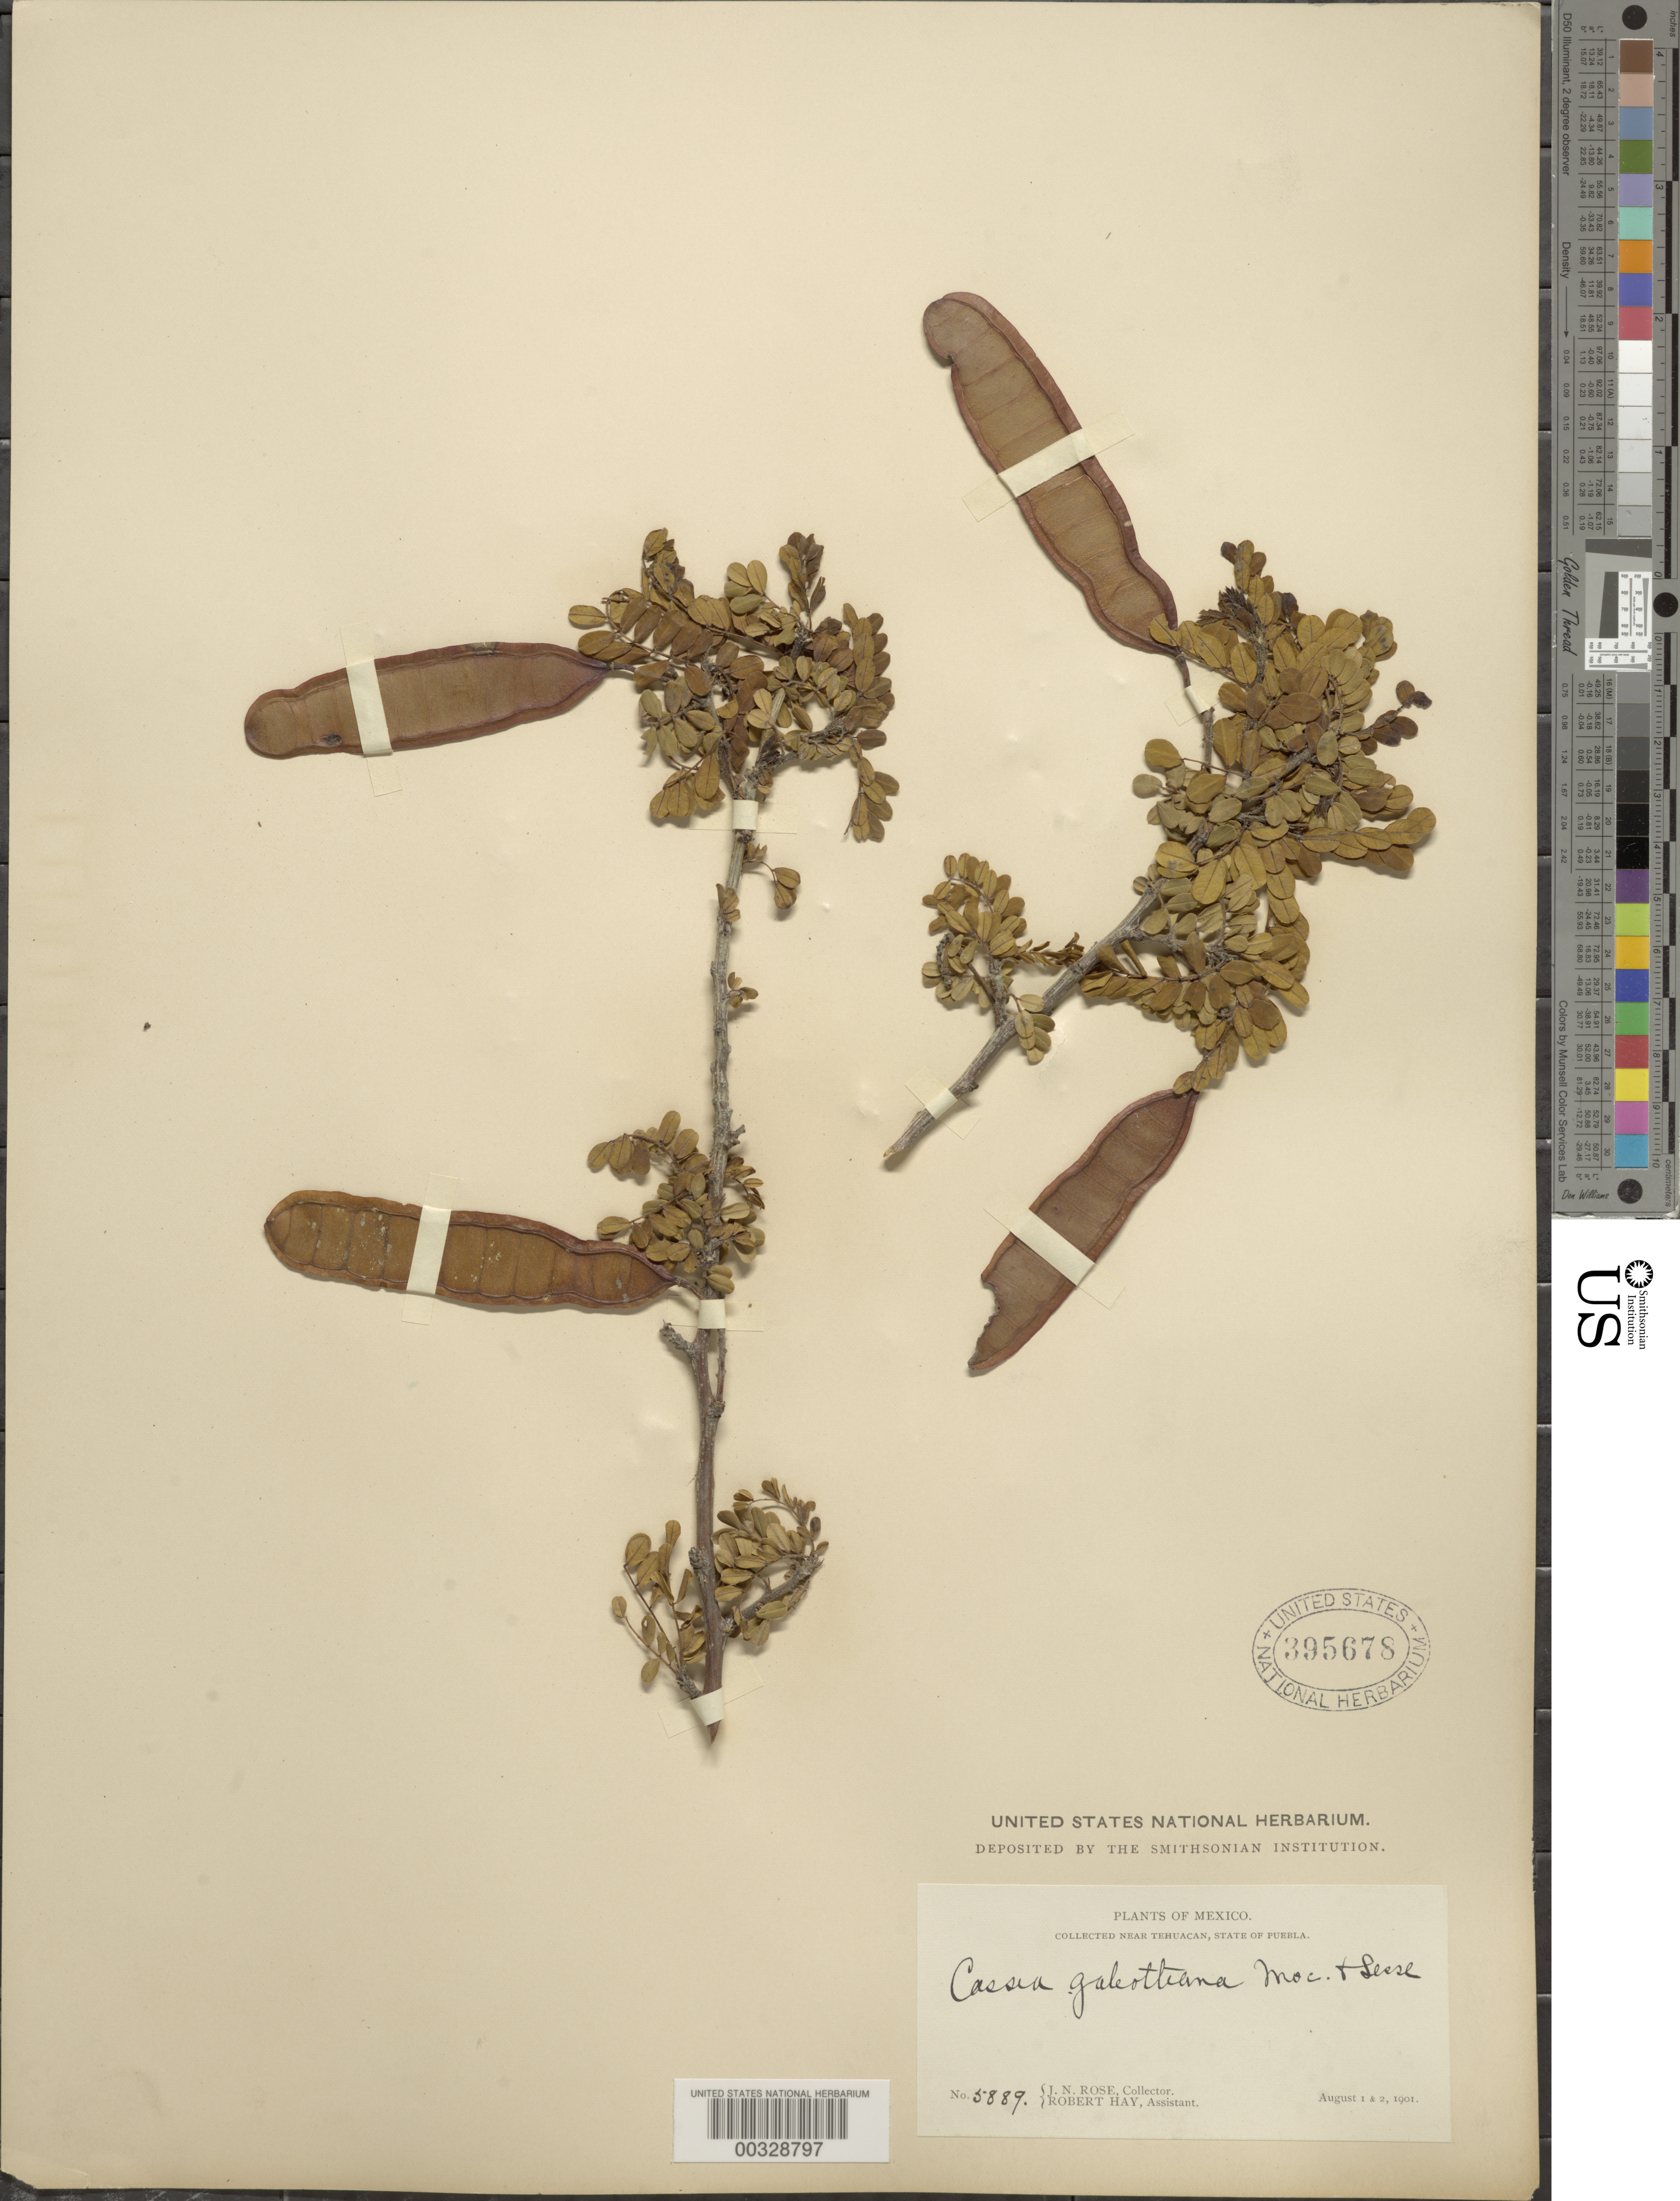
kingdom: Plantae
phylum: Tracheophyta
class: Magnoliopsida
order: Fabales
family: Fabaceae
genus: Senna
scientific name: Senna galeottiana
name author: (M. Martens) H.S. Irwin & Barneby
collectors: J. N. Rose & R. H. Hay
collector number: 5889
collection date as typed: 01 Aug 1901 to 02 Aug 1901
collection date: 1901-08-01/1901-08-02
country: Mexico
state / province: Puebla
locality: Near Tehuacan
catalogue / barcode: US 395678